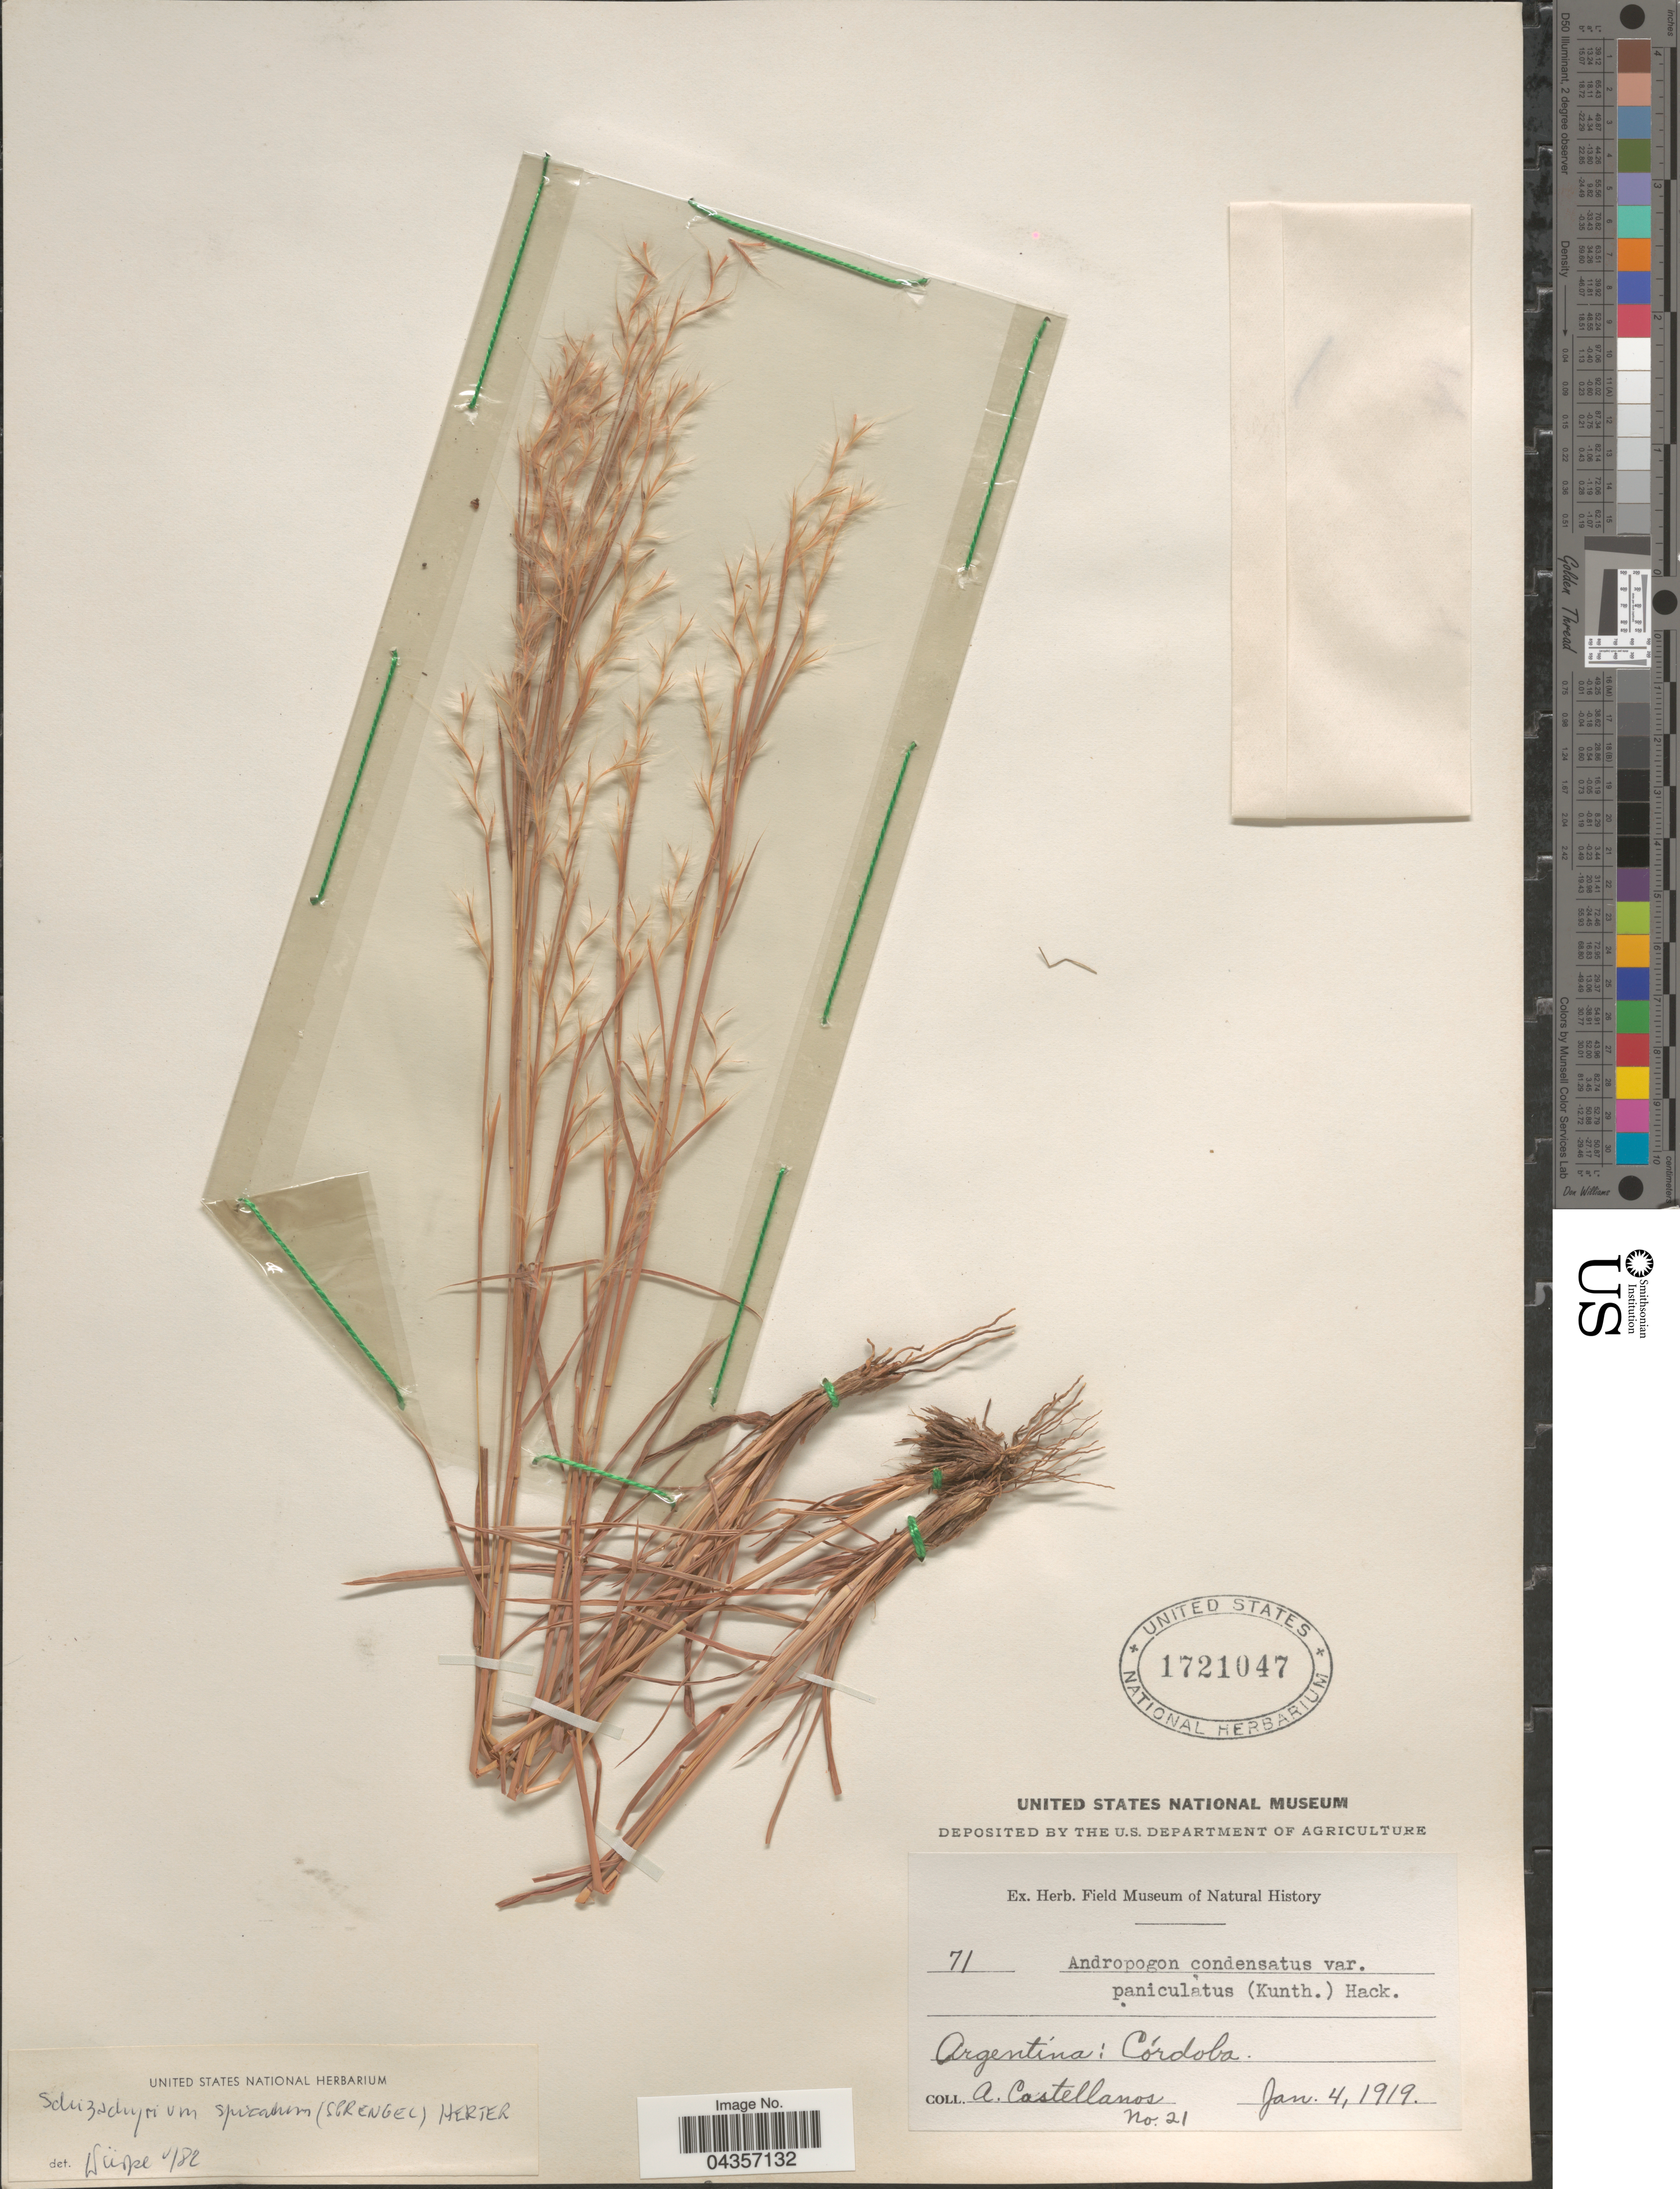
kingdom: Plantae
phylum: Tracheophyta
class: Liliopsida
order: Poales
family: Poaceae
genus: Schizachyrium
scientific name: Schizachyrium spicatum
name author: (Spreng.) Wipff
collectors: A. Castellanos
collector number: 21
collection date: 1919-01-04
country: Argentina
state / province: Cordoba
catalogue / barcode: US 1721047